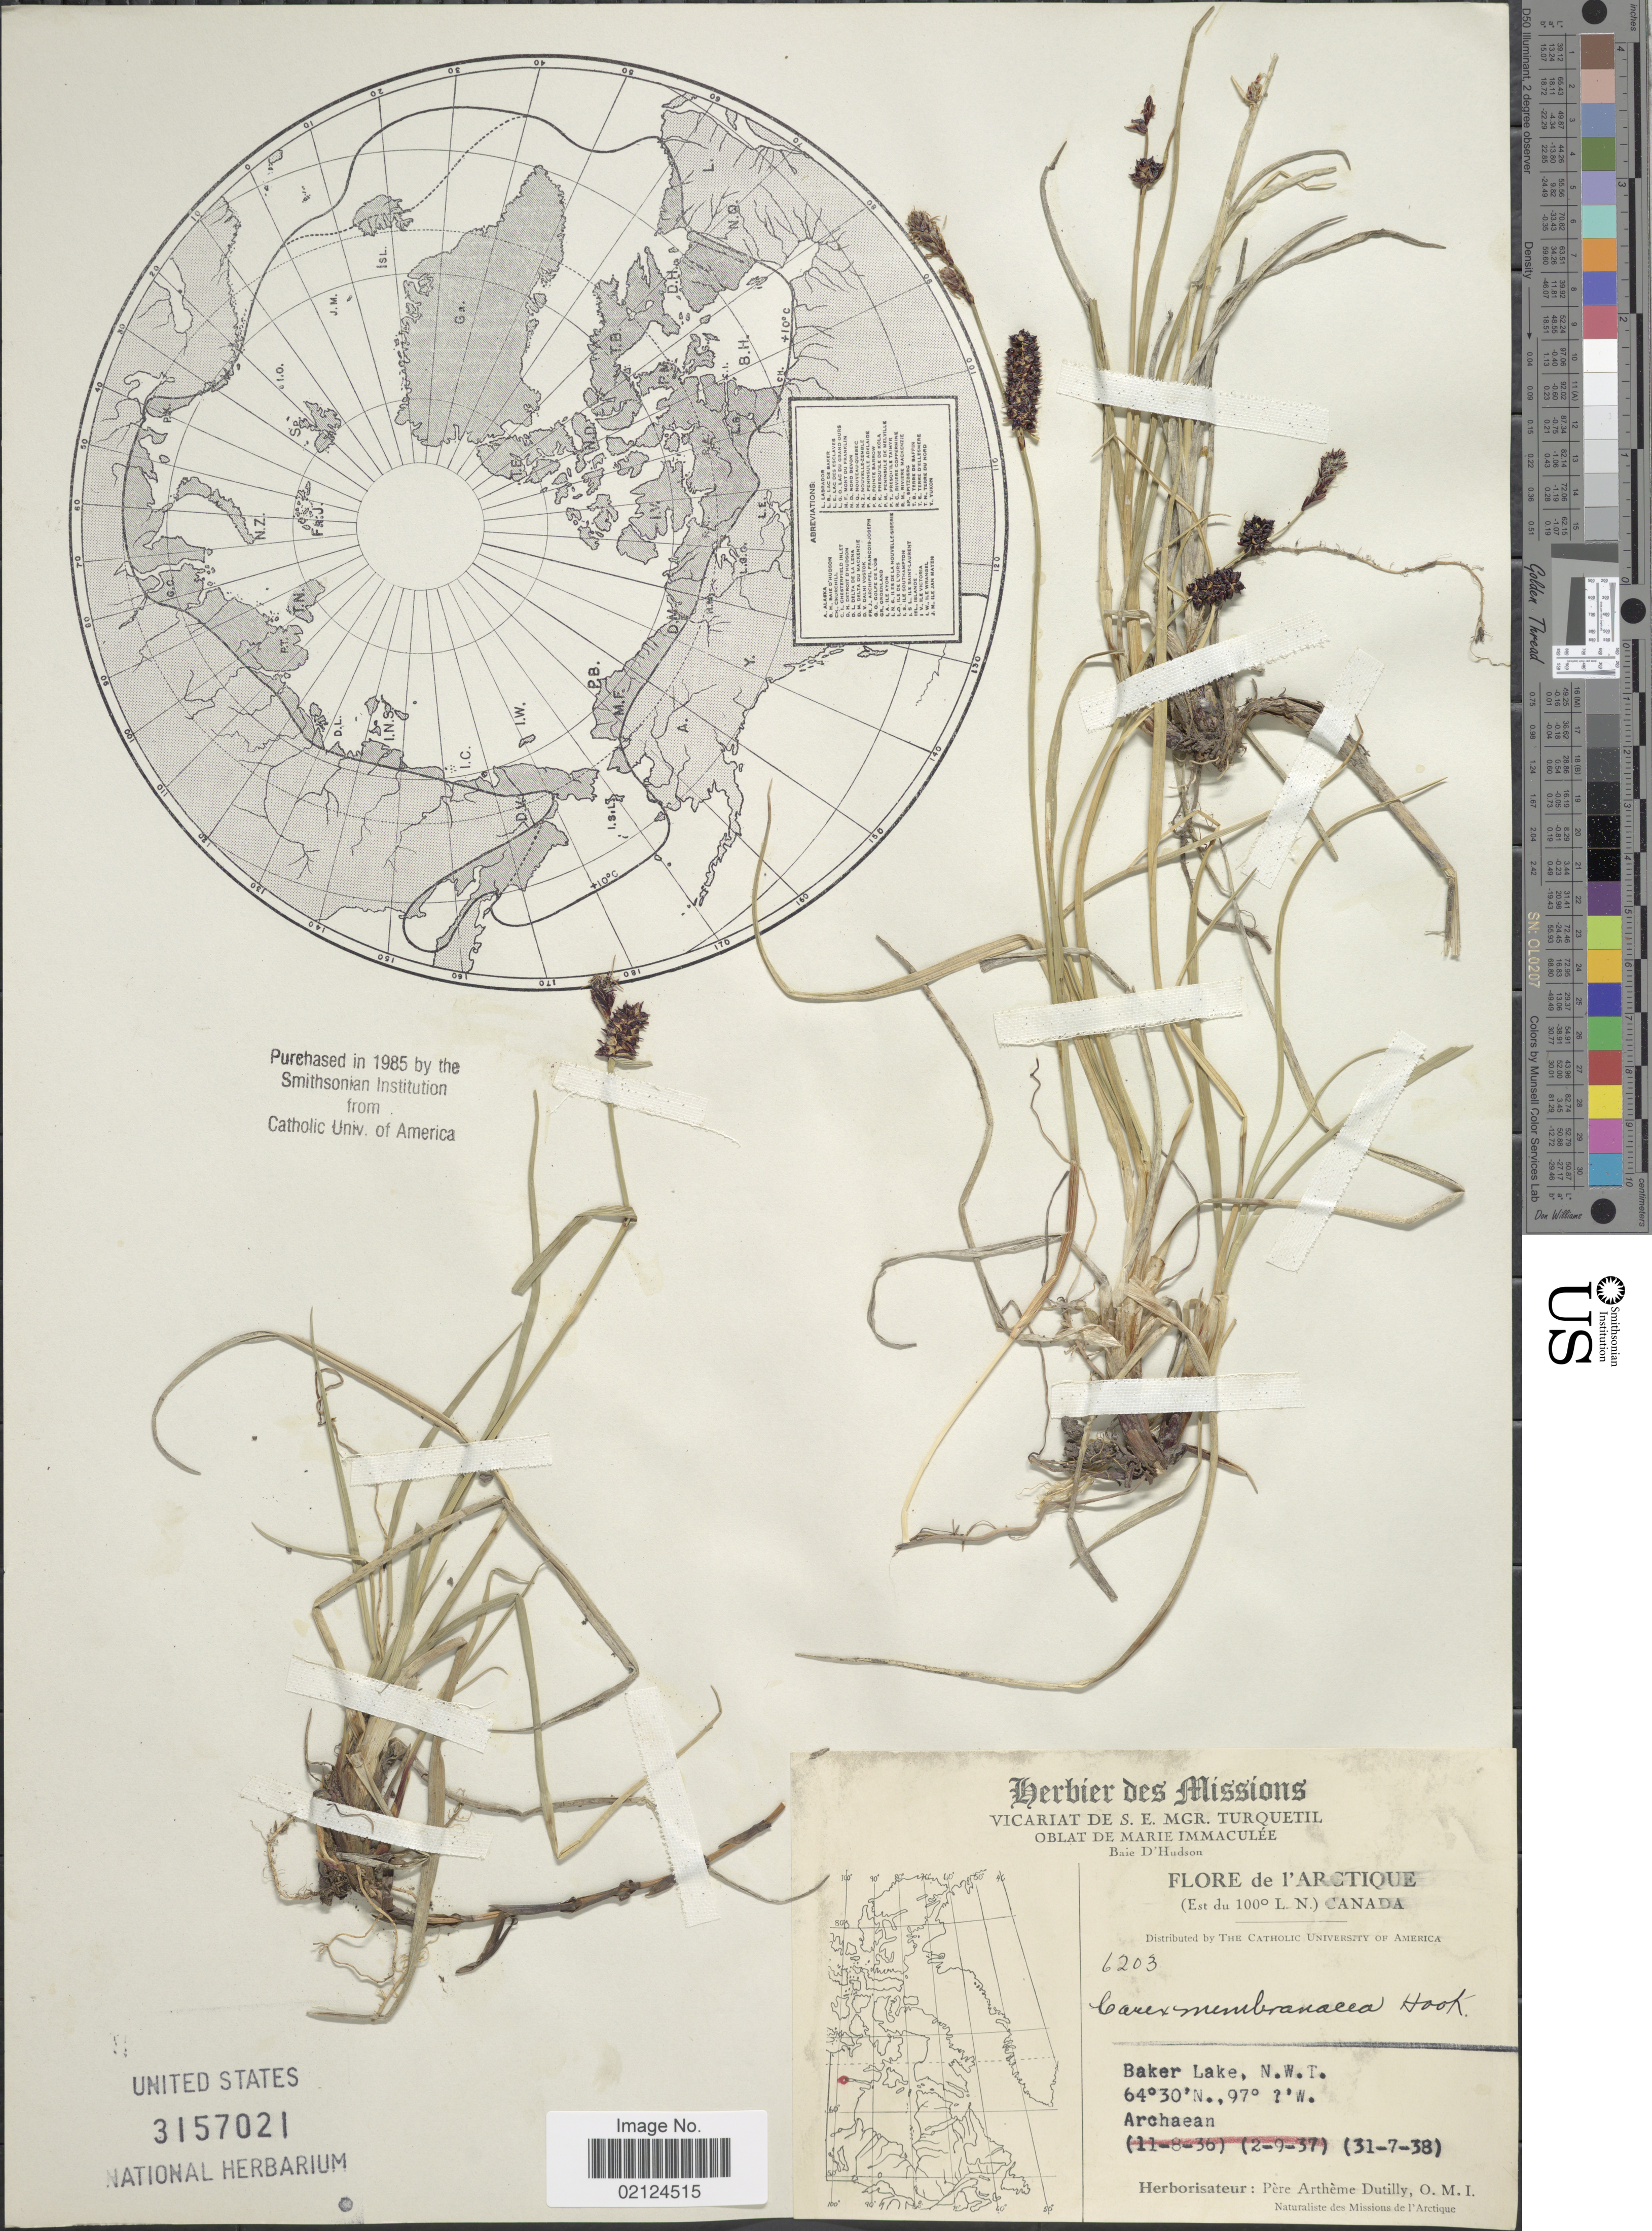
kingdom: Plantae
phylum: Tracheophyta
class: Liliopsida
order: Poales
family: Cyperaceae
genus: Carex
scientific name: Carex membranacea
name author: Hook.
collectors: A. Dutilly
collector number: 6203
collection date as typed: Transcribed d/m/y: 31/7/38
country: Canada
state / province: Northwest Territories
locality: Baker Lake, l'Arctique. Est du 100 ° L. N.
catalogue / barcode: US 3157021